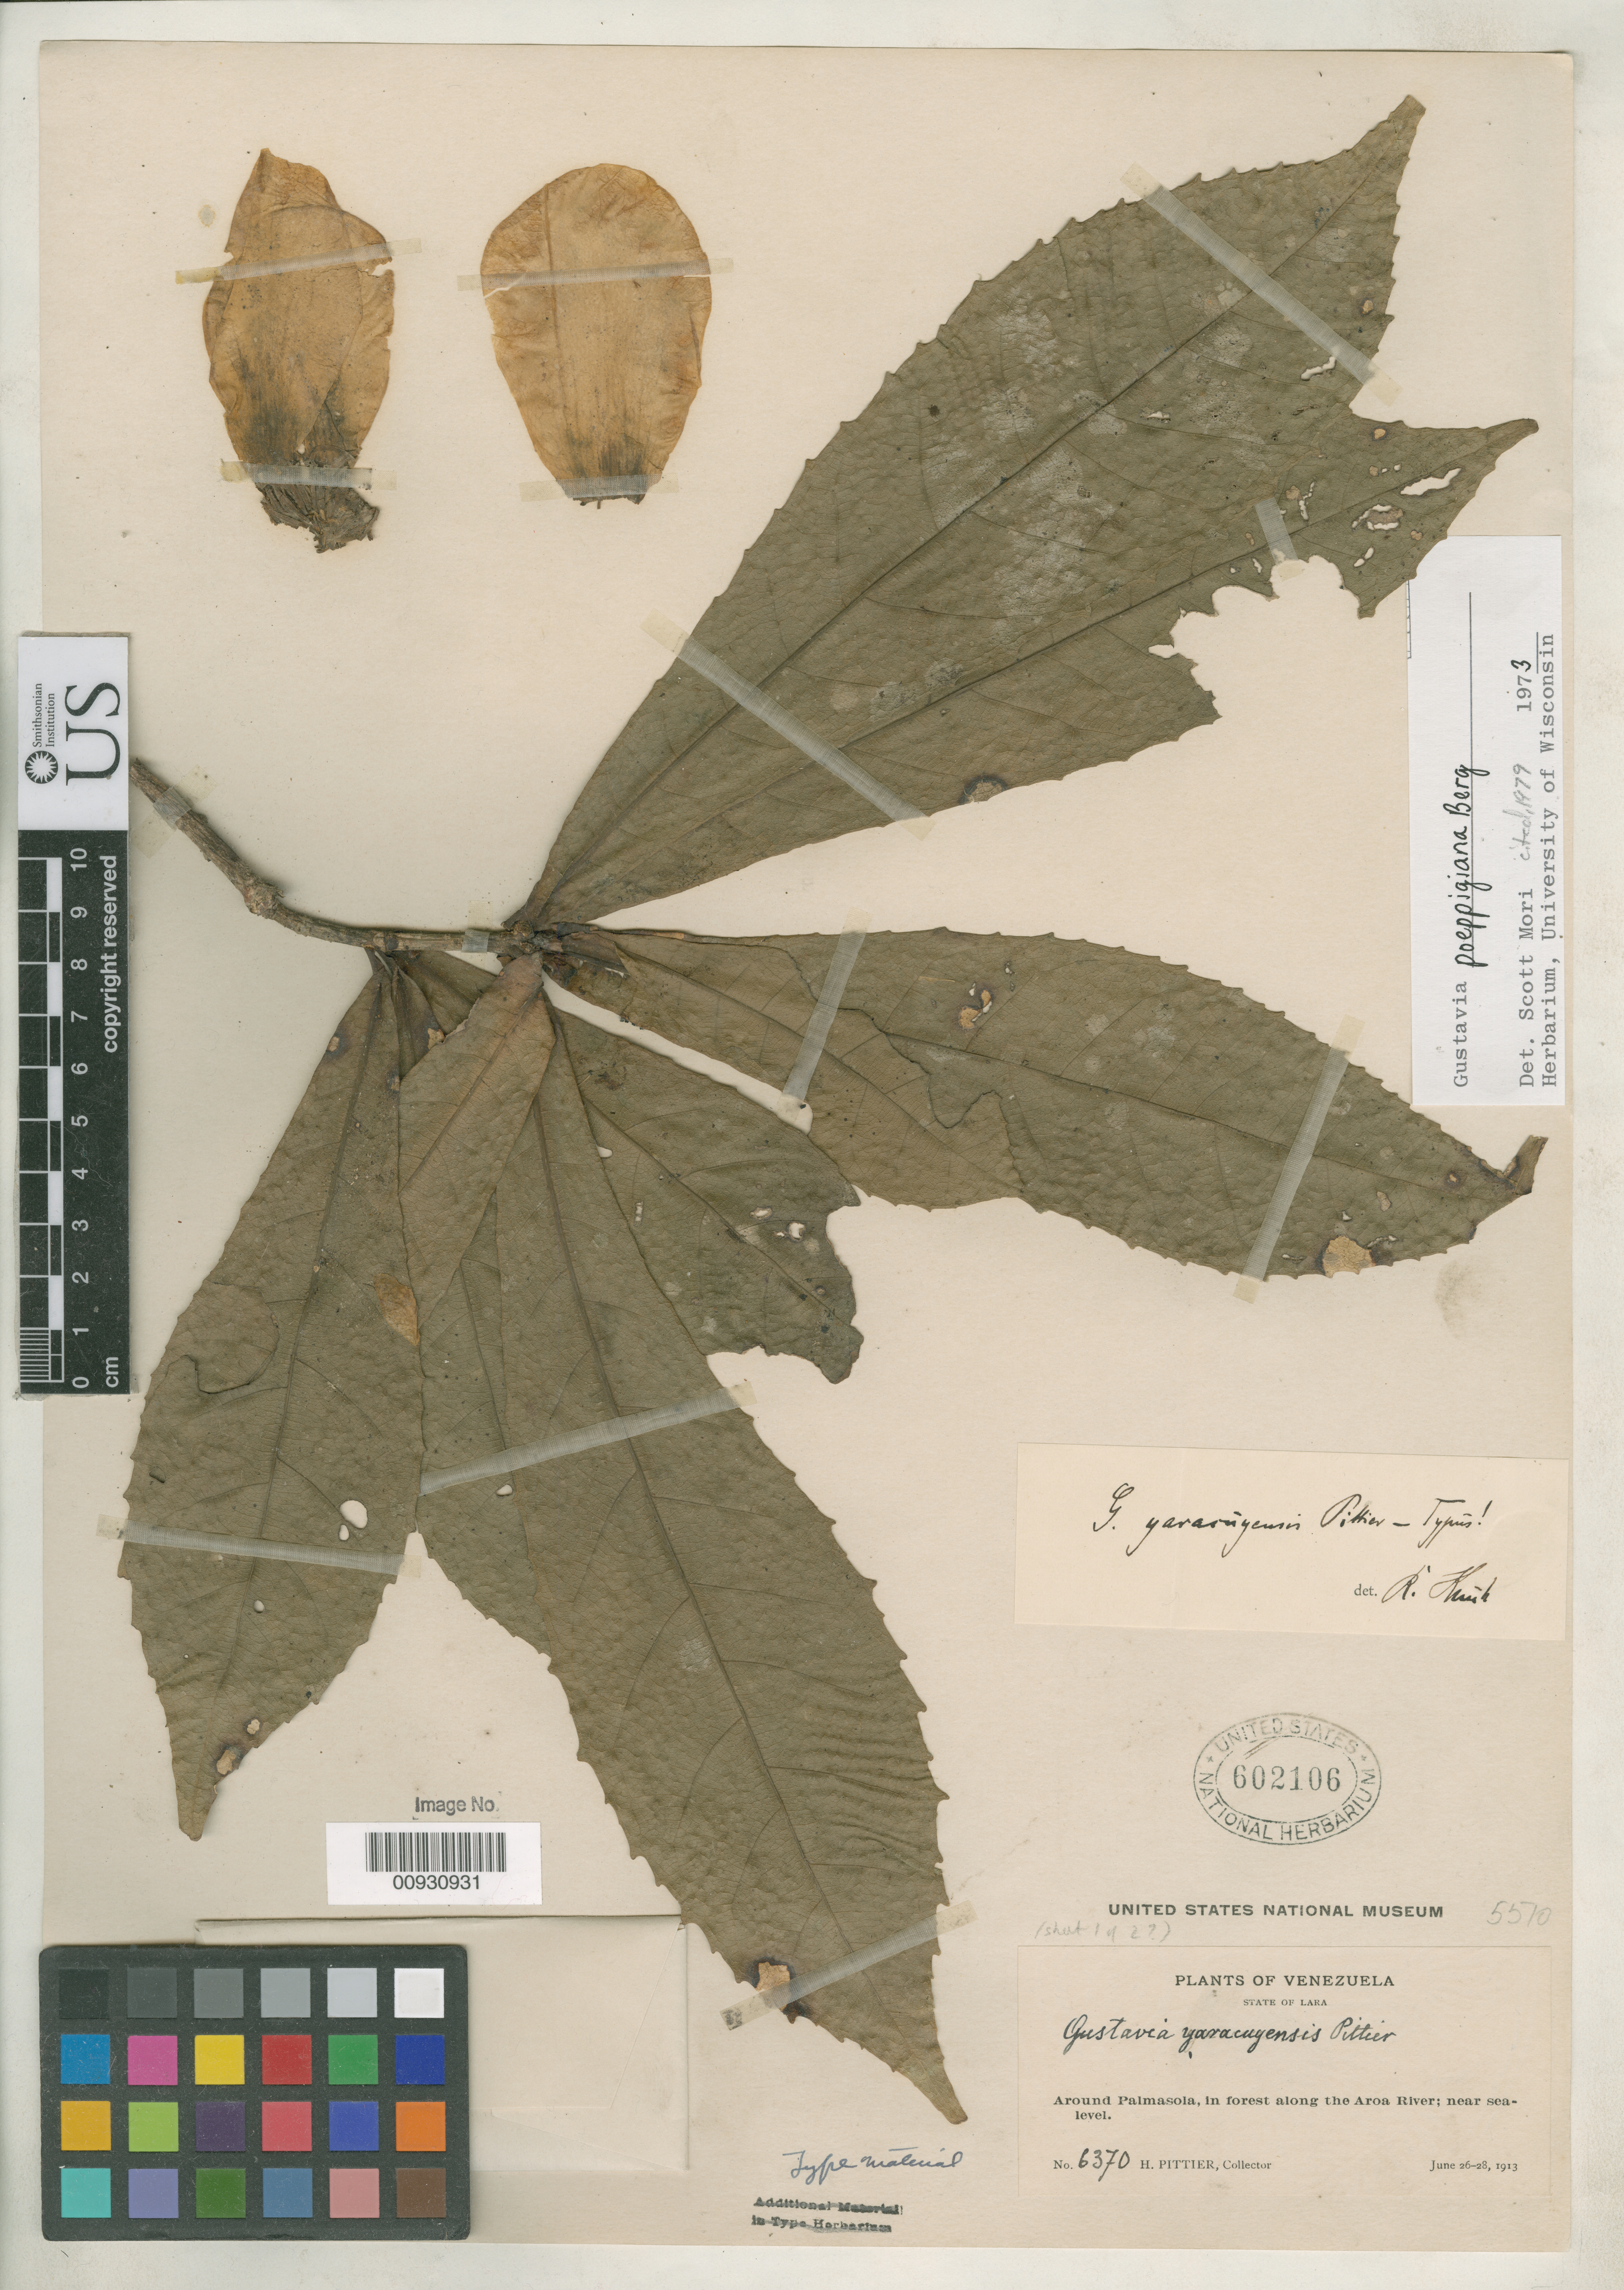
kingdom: Plantae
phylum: Tracheophyta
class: Magnoliopsida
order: Ericales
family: Lecythidaceae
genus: Gustavia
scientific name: Gustavia yaracuyensis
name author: Pittier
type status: Type Collection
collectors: H. F. Pittier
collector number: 6370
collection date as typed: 26 Jun 1913 to 28 Jun 1913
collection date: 1913-06-26/1913-06-28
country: Venezuela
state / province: Lara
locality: Around Palmasola, in forest along the Aroa River; near sea-level.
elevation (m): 0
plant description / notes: Currently accepted name as cited by Prance & Mori, 1979.; Sheet 1 of 2? One of two original sheets at US (USNH 602106, 602107). Prance & Mori (1979) cite "holotype" at US, but unclear whether both sheets comprise holotype.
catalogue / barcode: US 602106